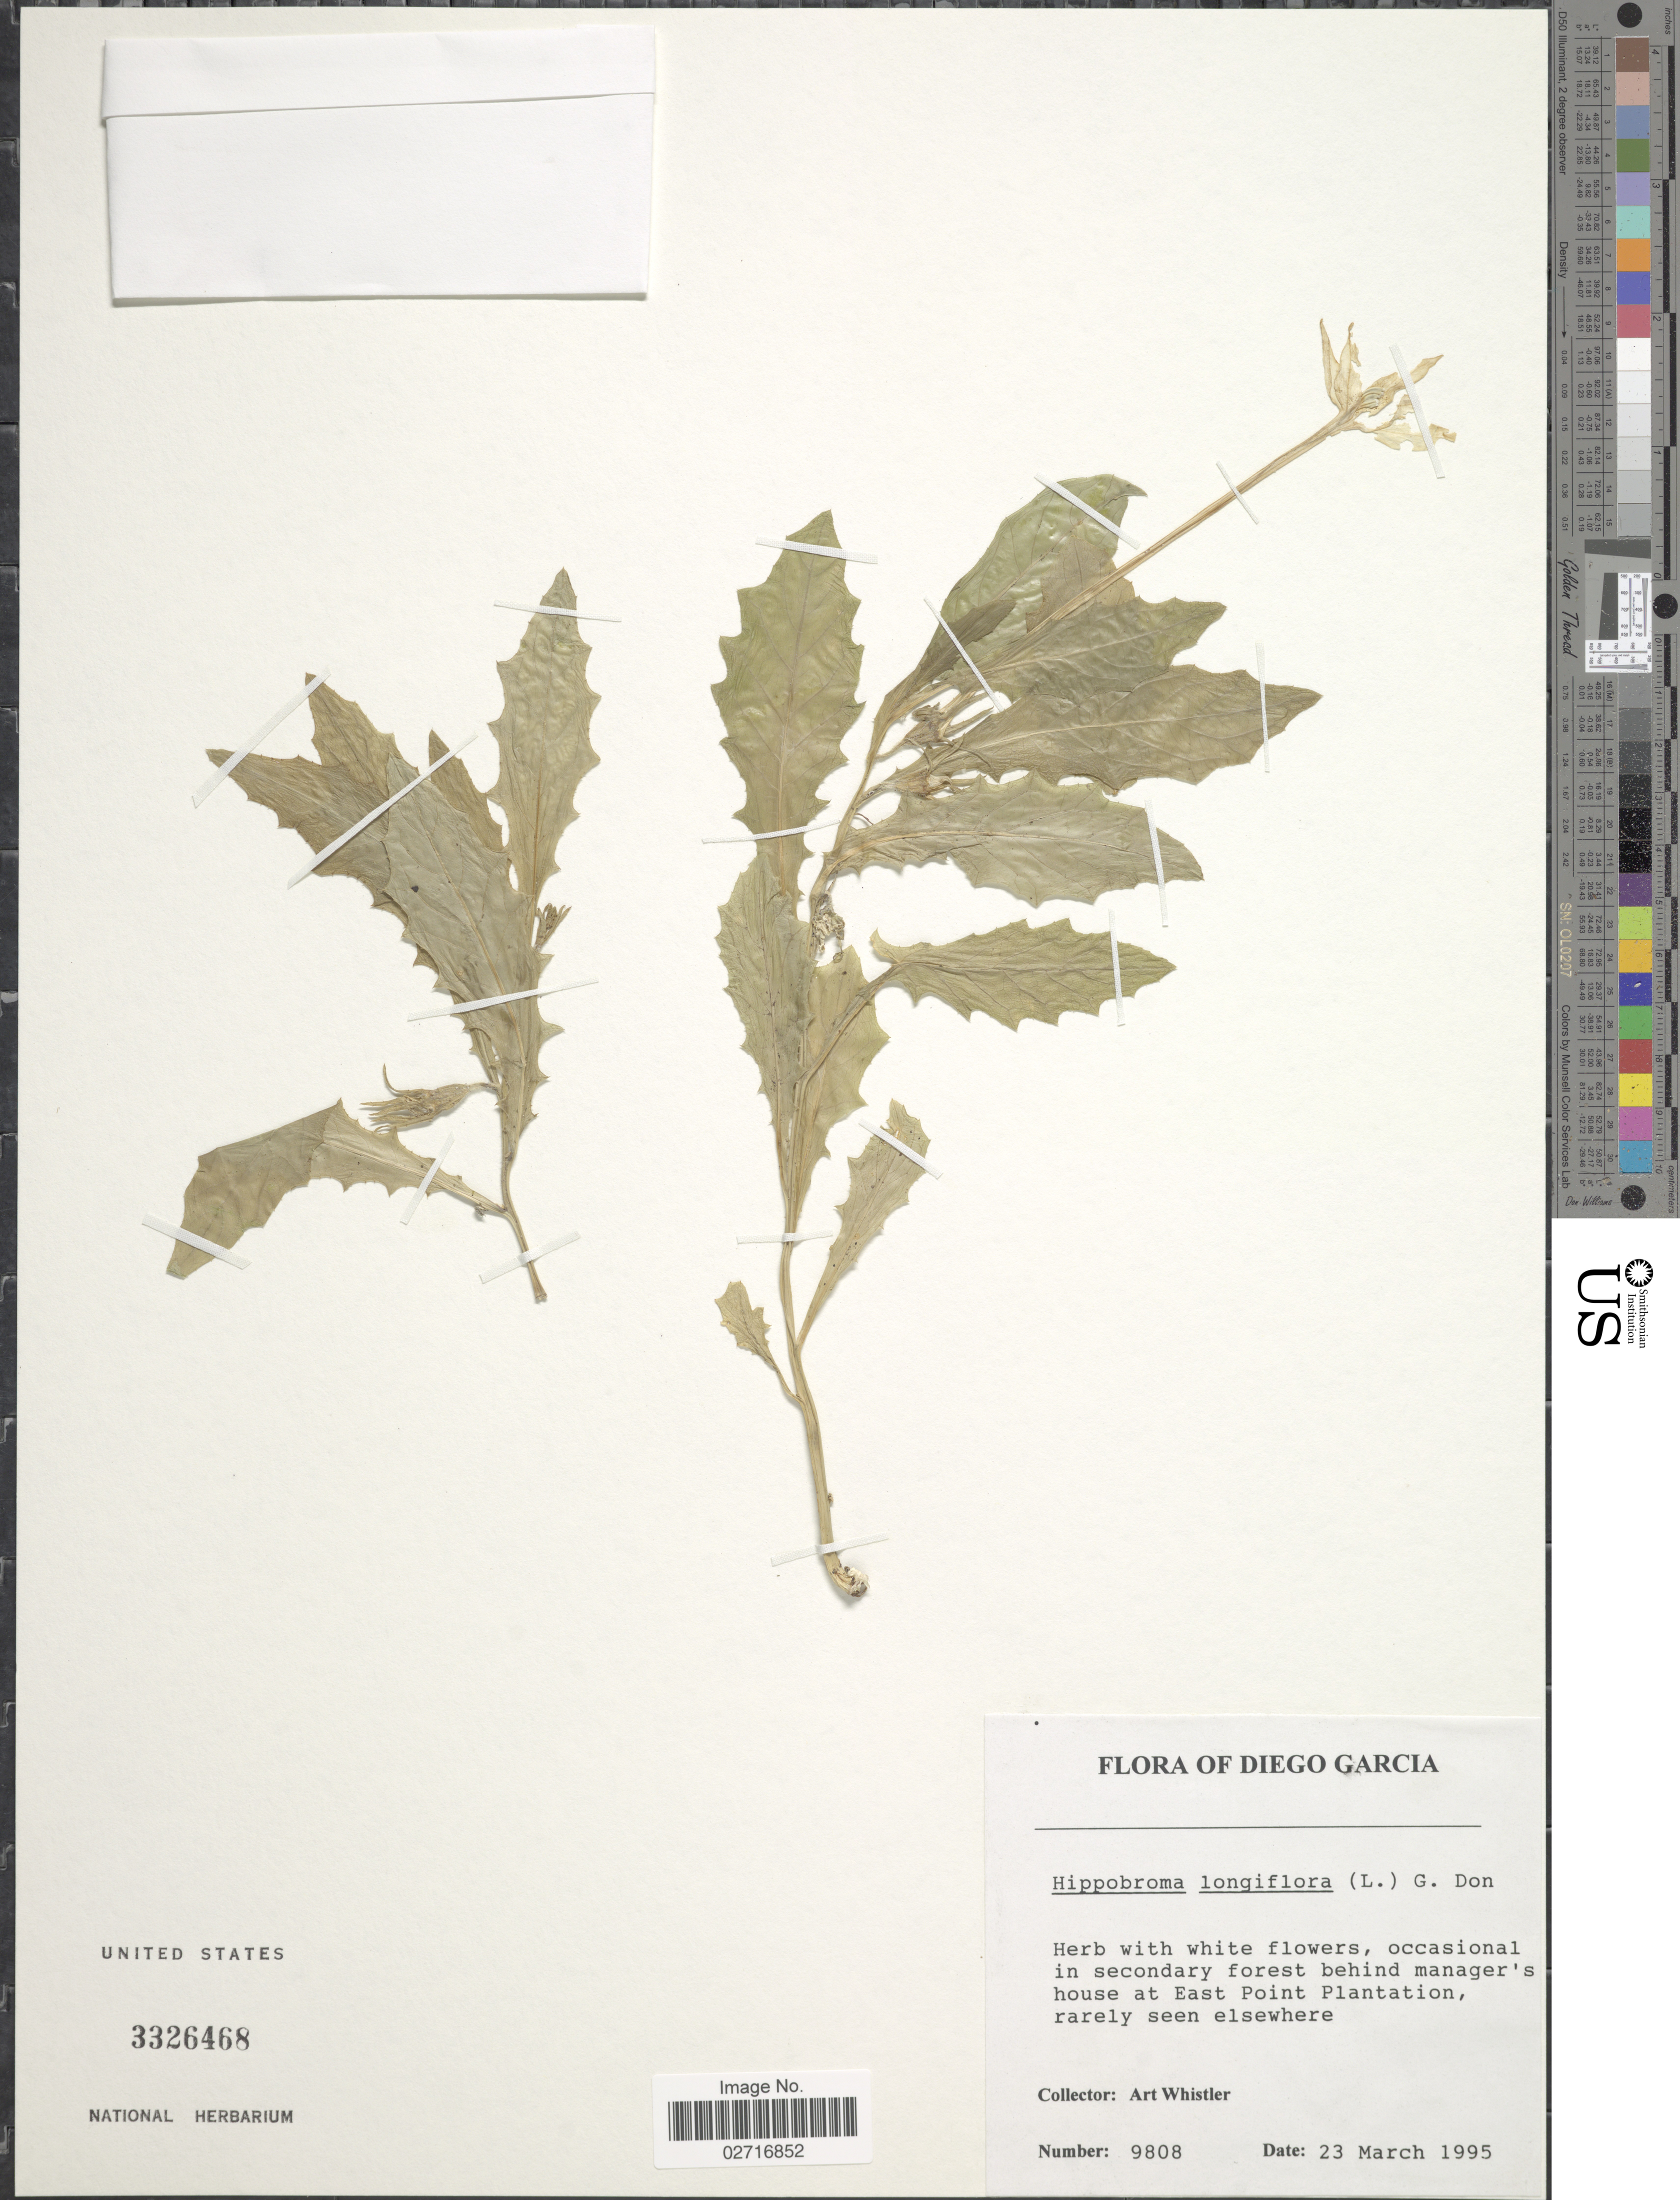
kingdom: Plantae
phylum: Tracheophyta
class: Magnoliopsida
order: Asterales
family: Campanulaceae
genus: Hippobroma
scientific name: Hippobroma longiflora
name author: (L.) G. Don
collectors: A. Whistler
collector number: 9808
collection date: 1995-03-23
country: British Indian Ocean Territory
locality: Diego Garcia, occasional in secondary forest behind manager's house at East Point Plantation.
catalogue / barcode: US 3326468